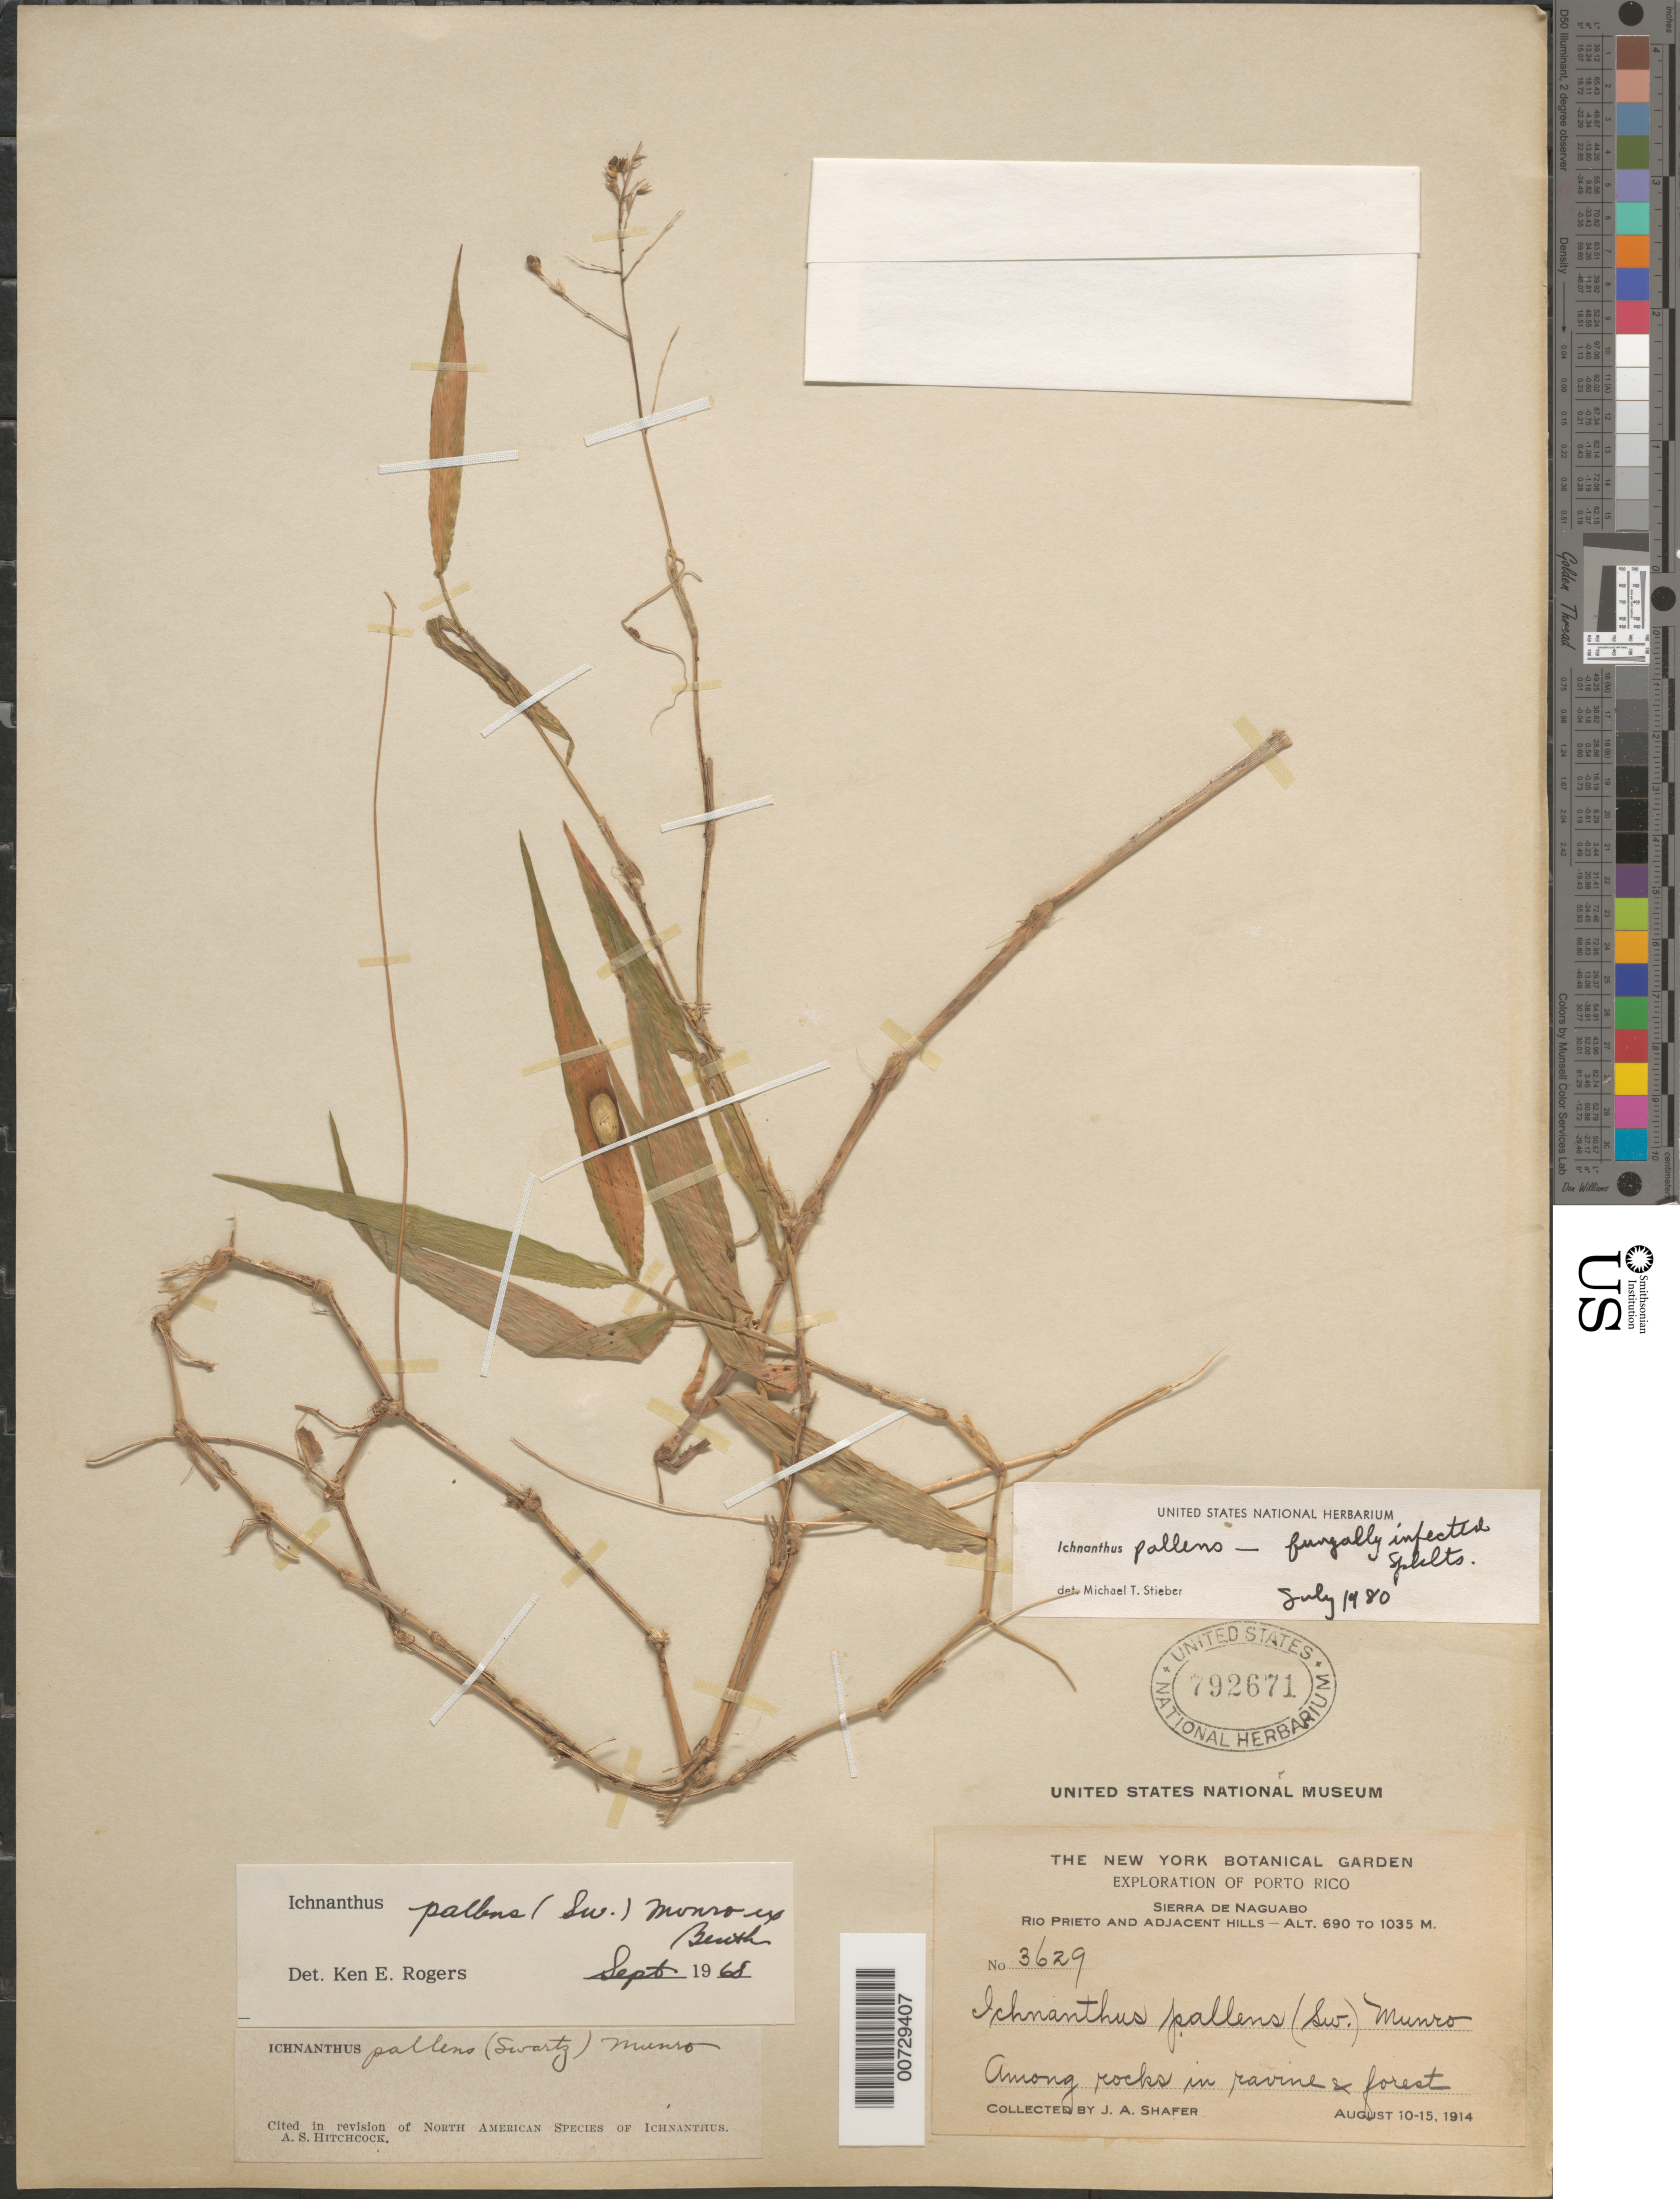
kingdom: Plantae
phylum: Tracheophyta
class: Liliopsida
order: Poales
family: Poaceae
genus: Ichnanthus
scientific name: Ichnanthus pallens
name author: (Sw.) Munro ex Benth.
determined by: Stieber, M. T.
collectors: J. A. Shafer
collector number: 3629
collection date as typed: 10 Aug 1914 to 15 Aug 1914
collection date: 1914-08-10/1914-08-15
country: Puerto Rico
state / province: Naguabo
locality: Sierra de Naguabo, Río Prieto and adjacent hills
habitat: Among rocks in ravine in forest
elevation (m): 690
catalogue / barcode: US 792671